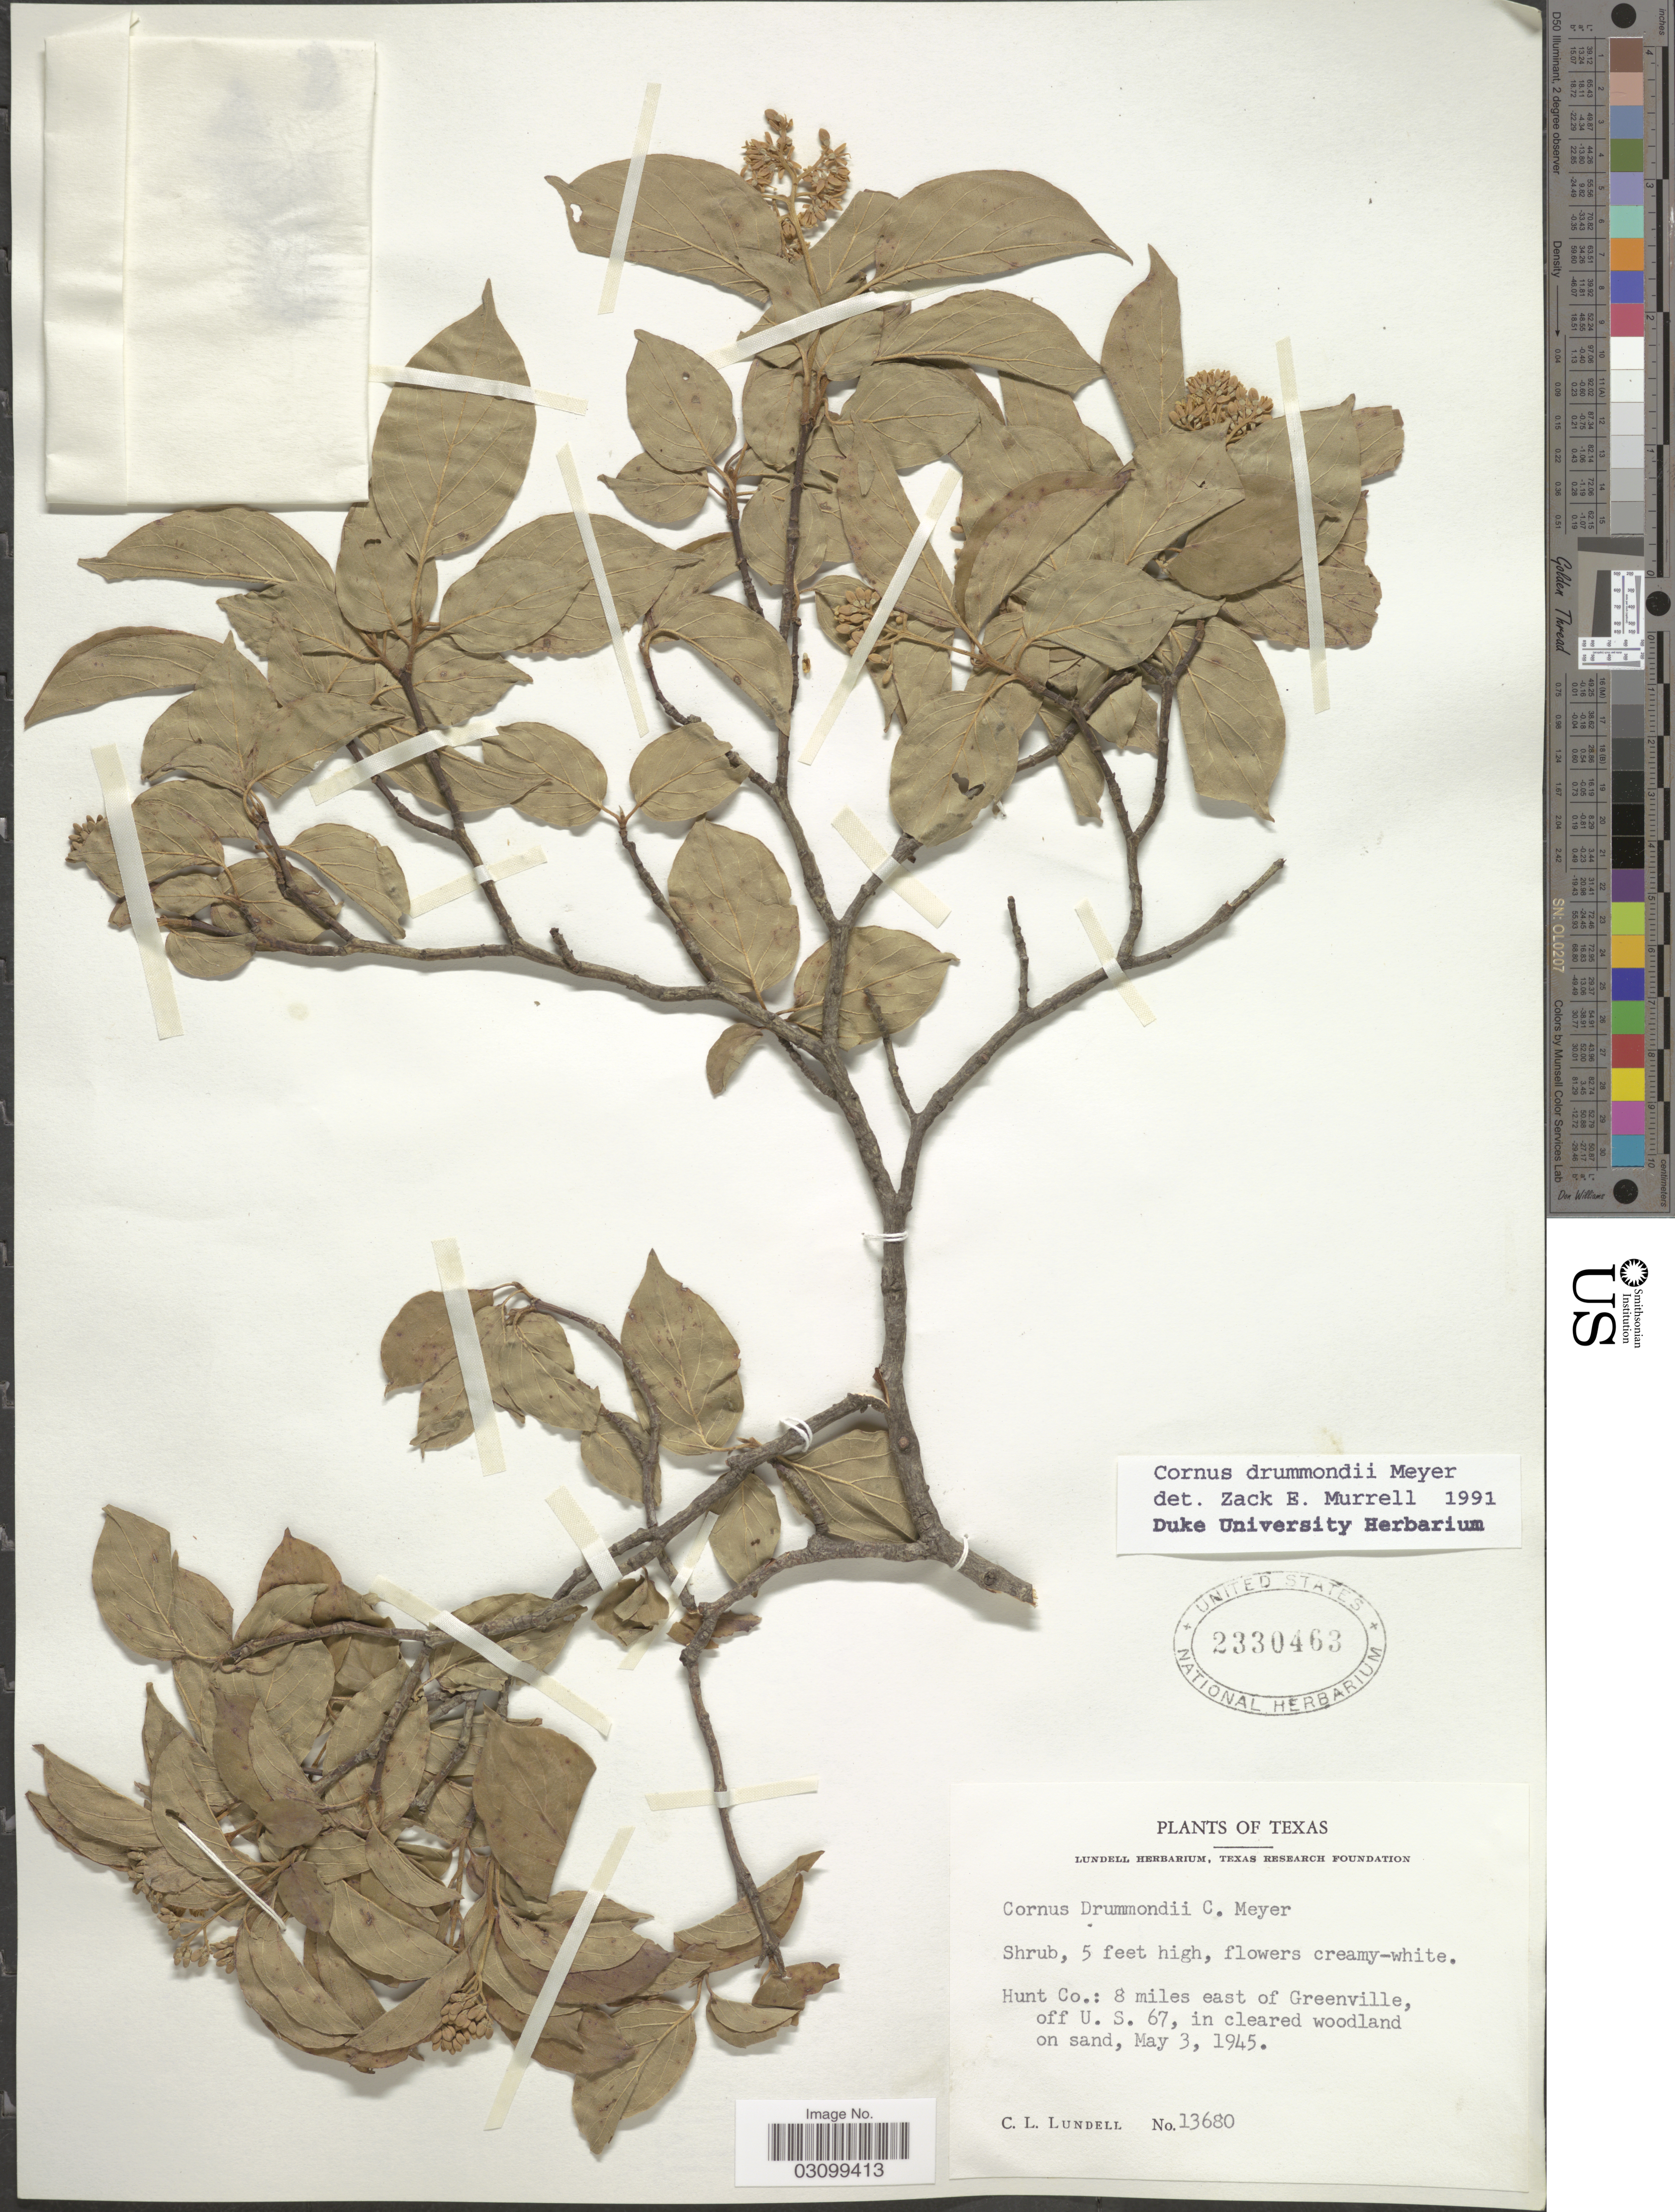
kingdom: Plantae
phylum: Tracheophyta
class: Magnoliopsida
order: Cornales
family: Cornaceae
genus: Cornus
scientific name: Cornus drummondii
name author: C.A. Mey.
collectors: C. L. Lundell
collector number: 13680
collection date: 1945-05-03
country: United States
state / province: Texas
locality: Hunt Co.: 8 miles east of Greenville, off U.S. 67.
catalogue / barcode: US 2330463